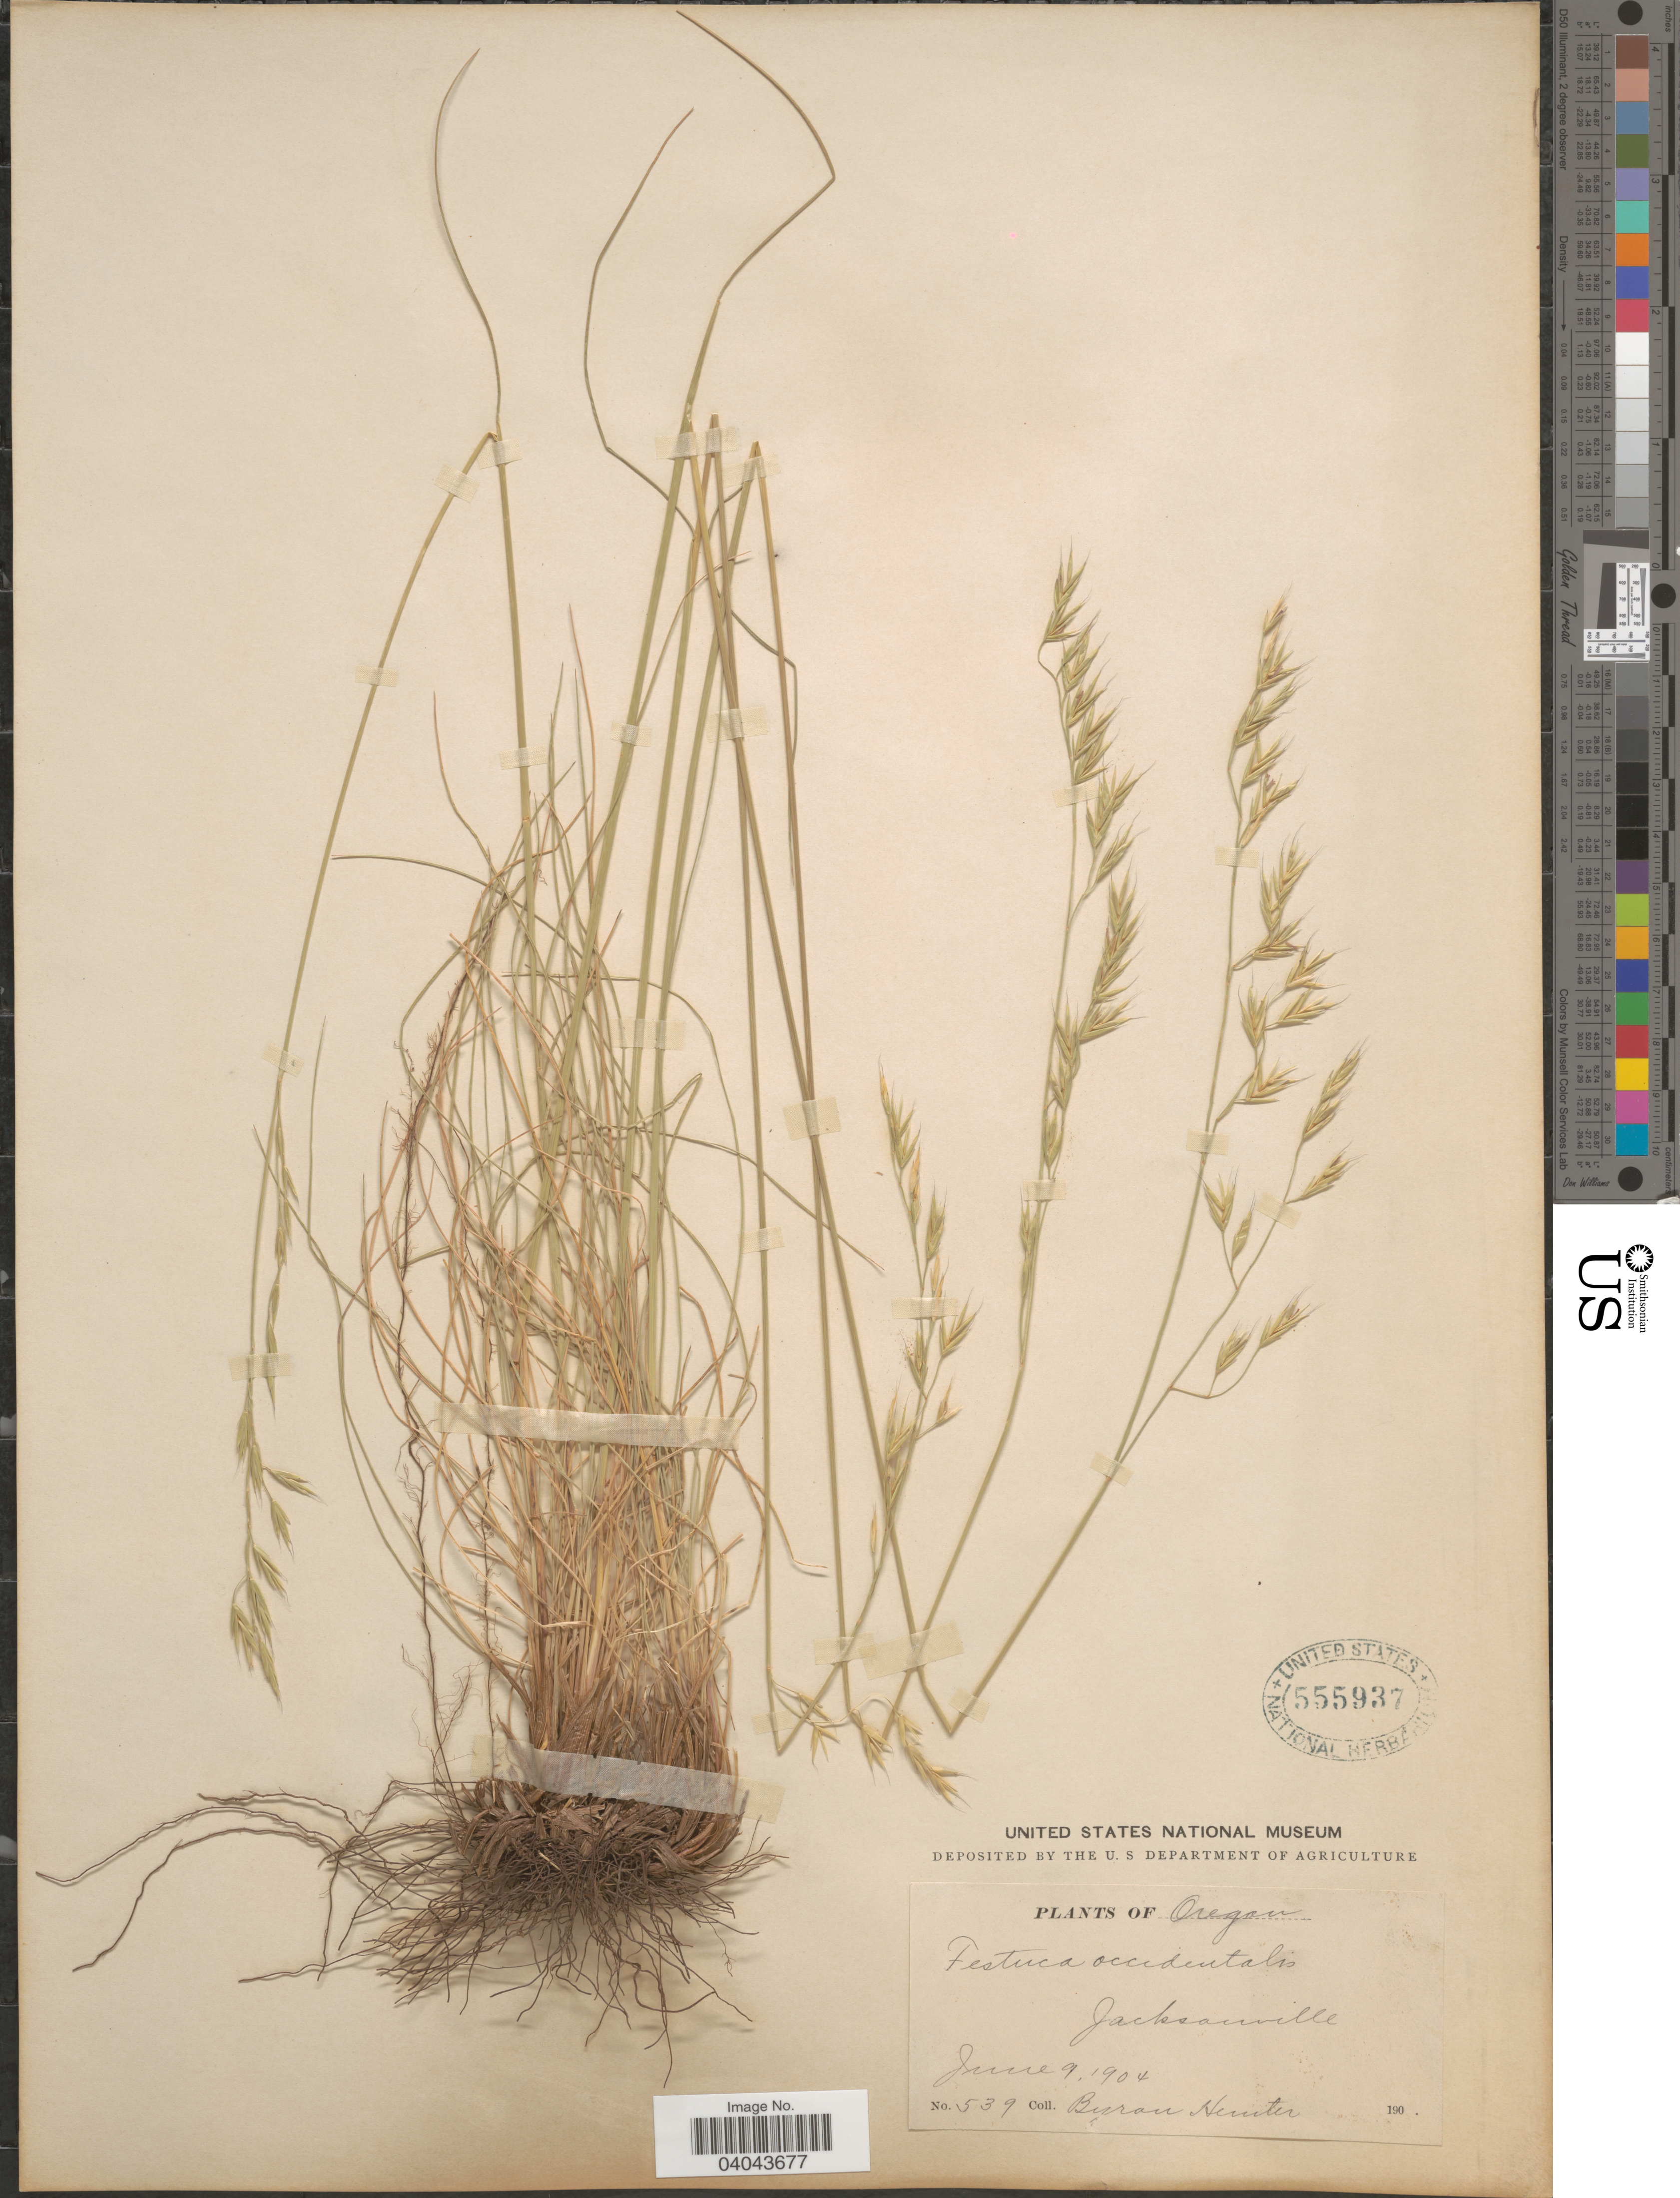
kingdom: Plantae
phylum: Tracheophyta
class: Liliopsida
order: Poales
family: Poaceae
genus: Festuca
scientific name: Festuca occidentalis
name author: Hook.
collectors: B. Hunter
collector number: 539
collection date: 1904-06-09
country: United States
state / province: Oregon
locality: Jacksonville.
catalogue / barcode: US 555937